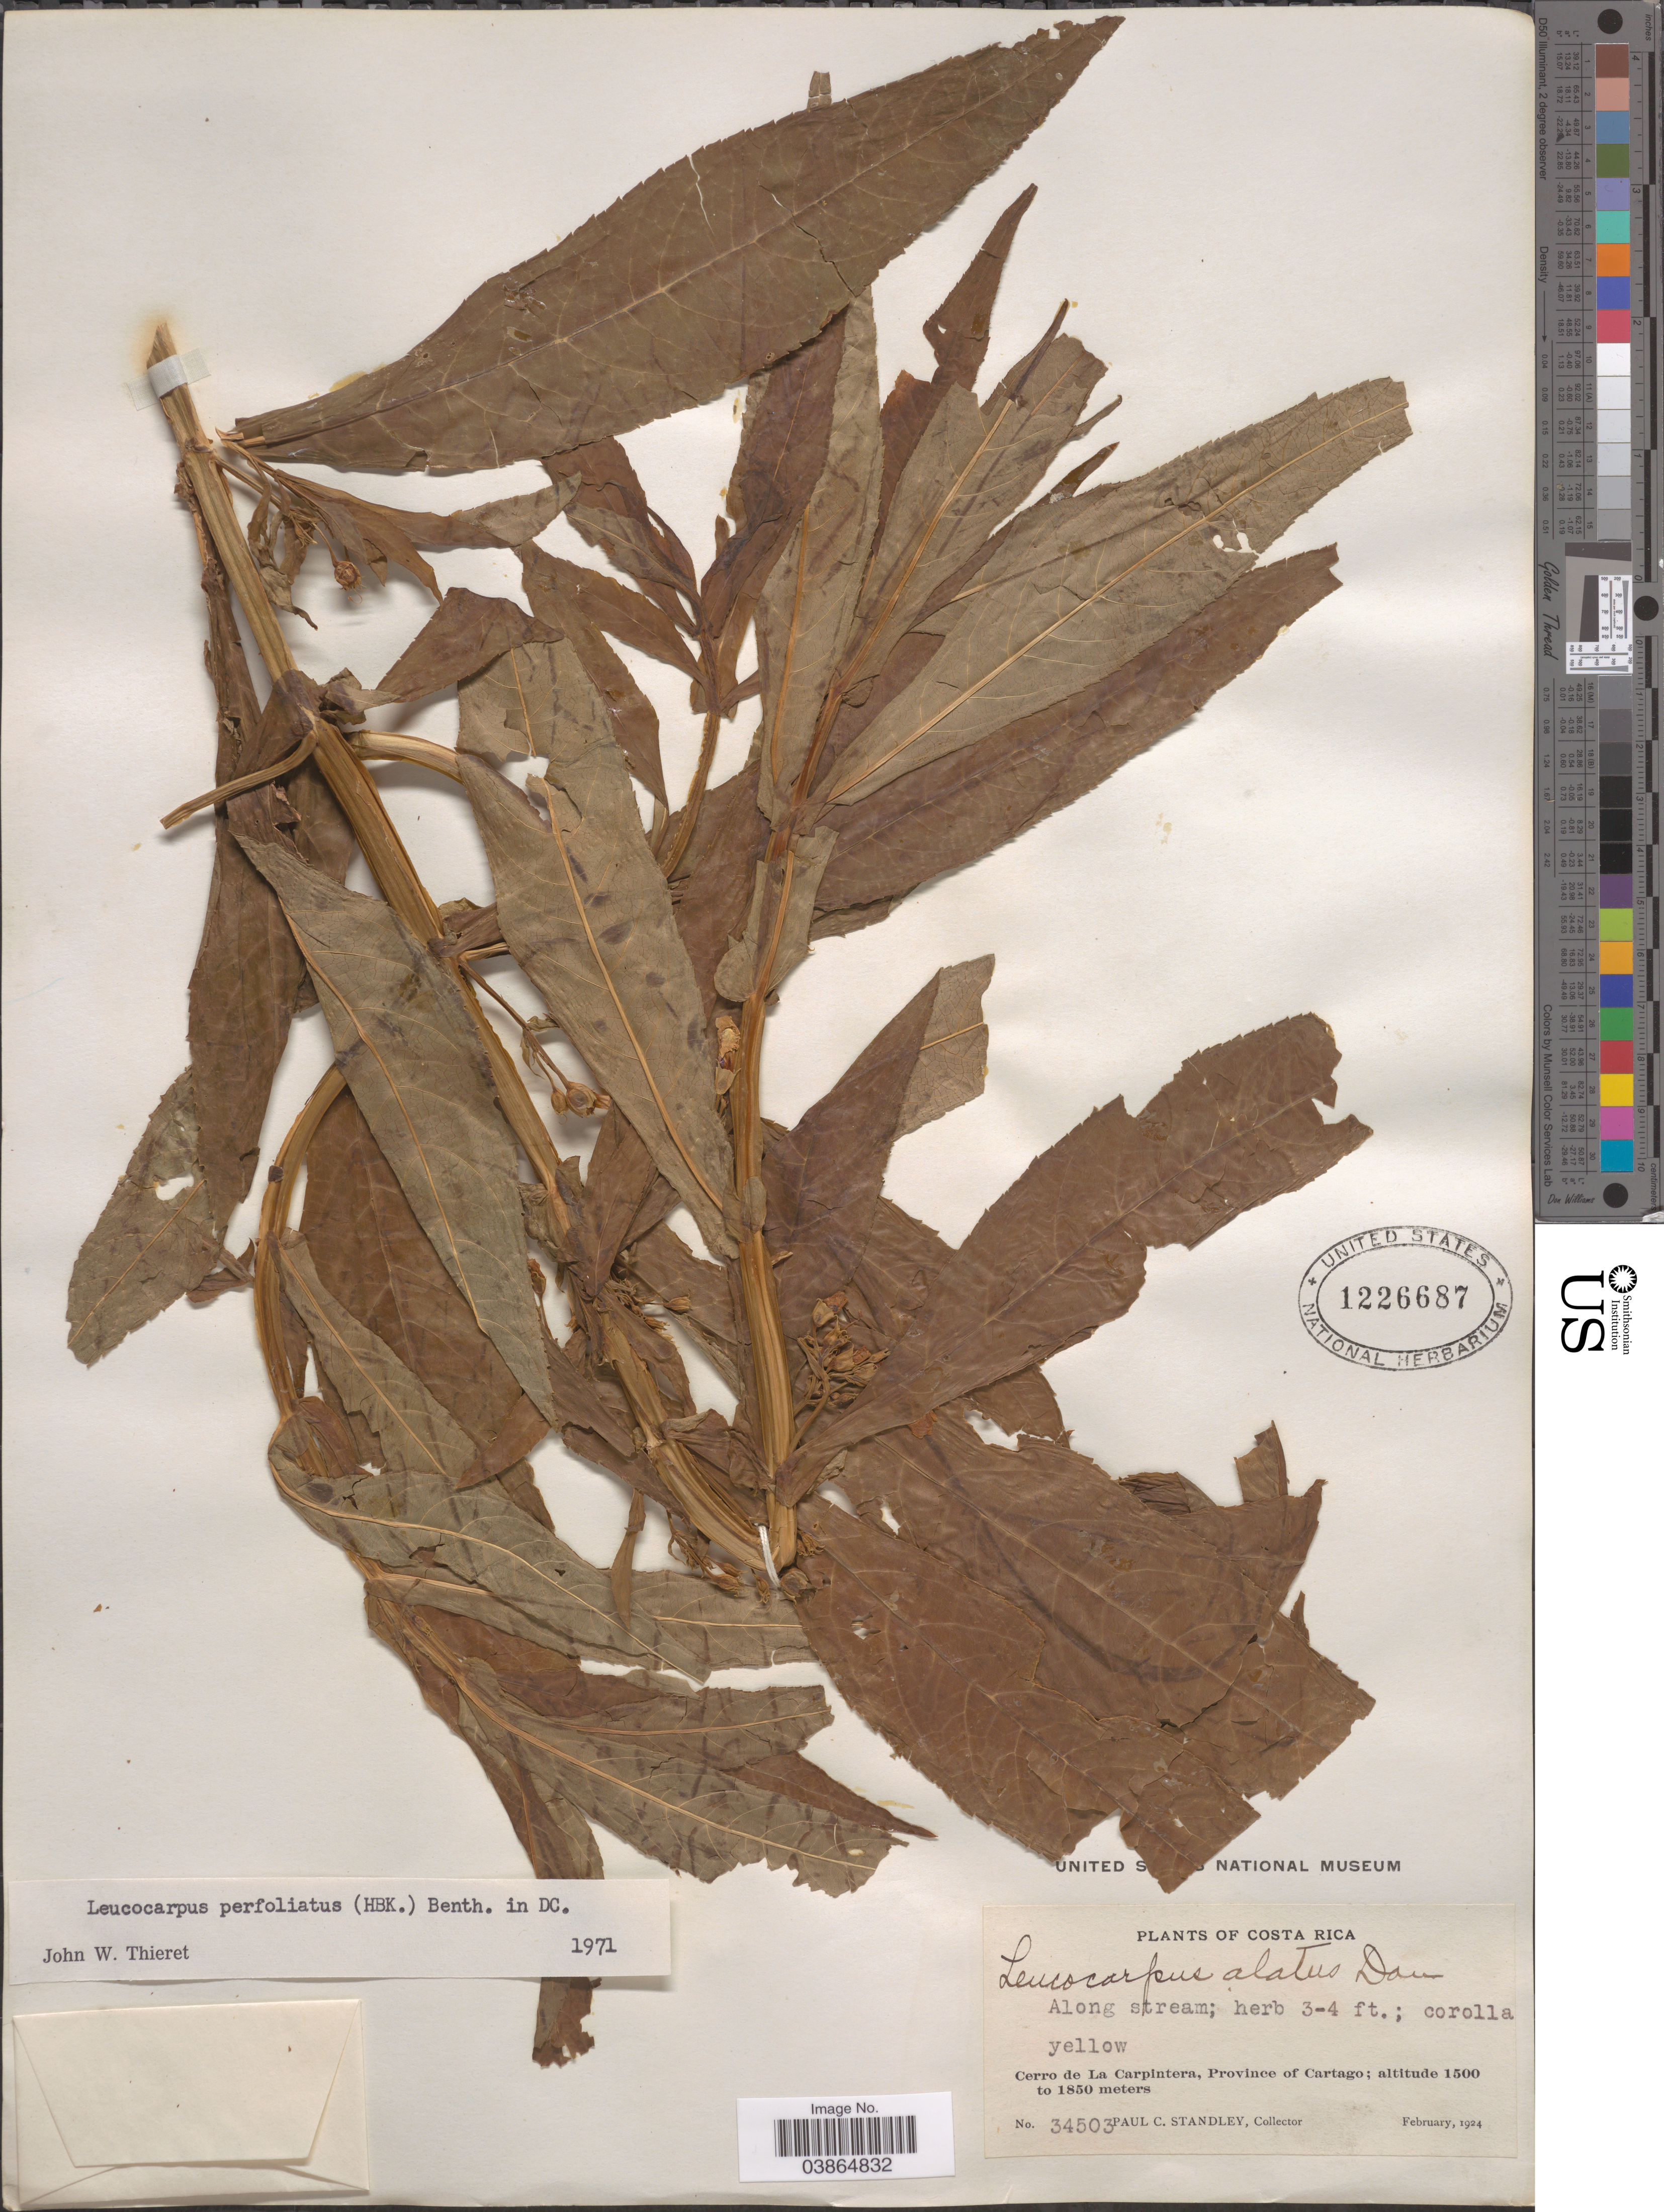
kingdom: Plantae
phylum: Tracheophyta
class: Magnoliopsida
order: Lamiales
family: Phrymaceae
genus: Leucocarpus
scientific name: Leucocarpus alatus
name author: D. Don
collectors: P. C. Standley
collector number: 34503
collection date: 1924-02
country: Costa Rica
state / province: Cartago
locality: Cerro de La Carpintera.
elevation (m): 1500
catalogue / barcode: US 1226687